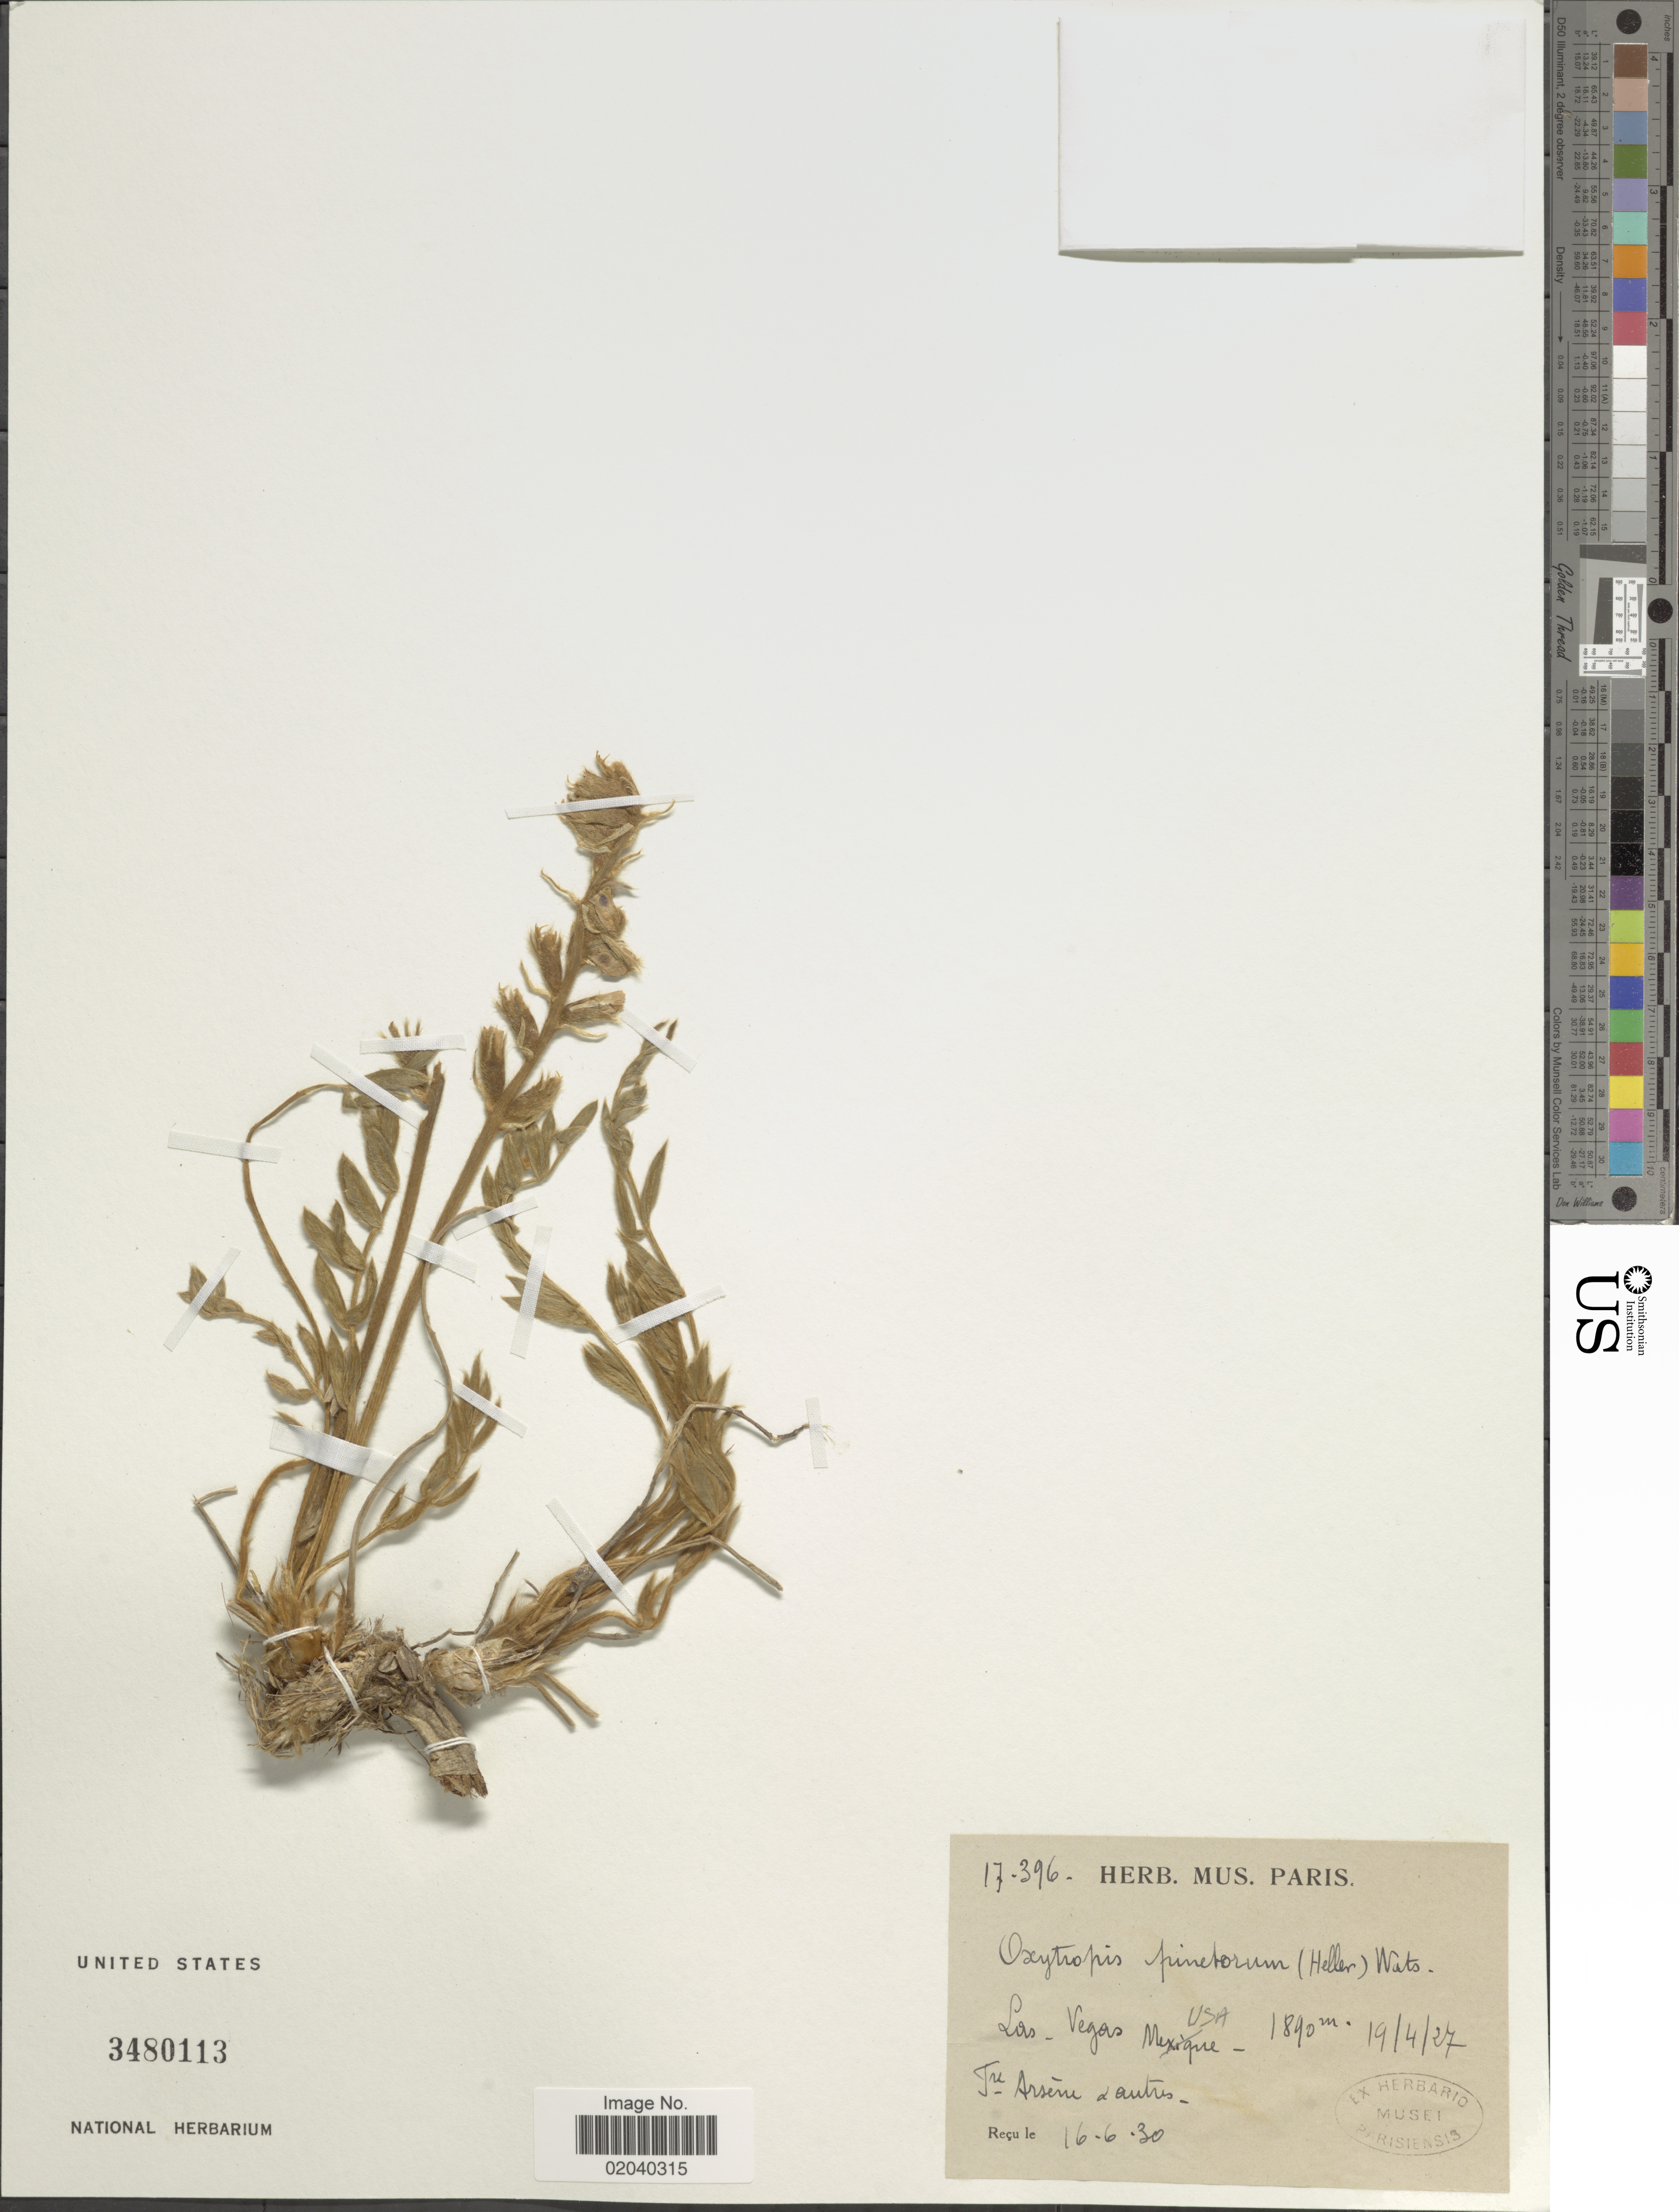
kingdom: Plantae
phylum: Tracheophyta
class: Magnoliopsida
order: Fabales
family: Fabaceae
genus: Oxytropis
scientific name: Oxytropis sericea var. sericea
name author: Nutt.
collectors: -- Arsène & et al.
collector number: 17396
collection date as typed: Transcribed d/m/y: 19/4/27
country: United States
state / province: Nevada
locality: Las Vegas USA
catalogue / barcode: US 3480113